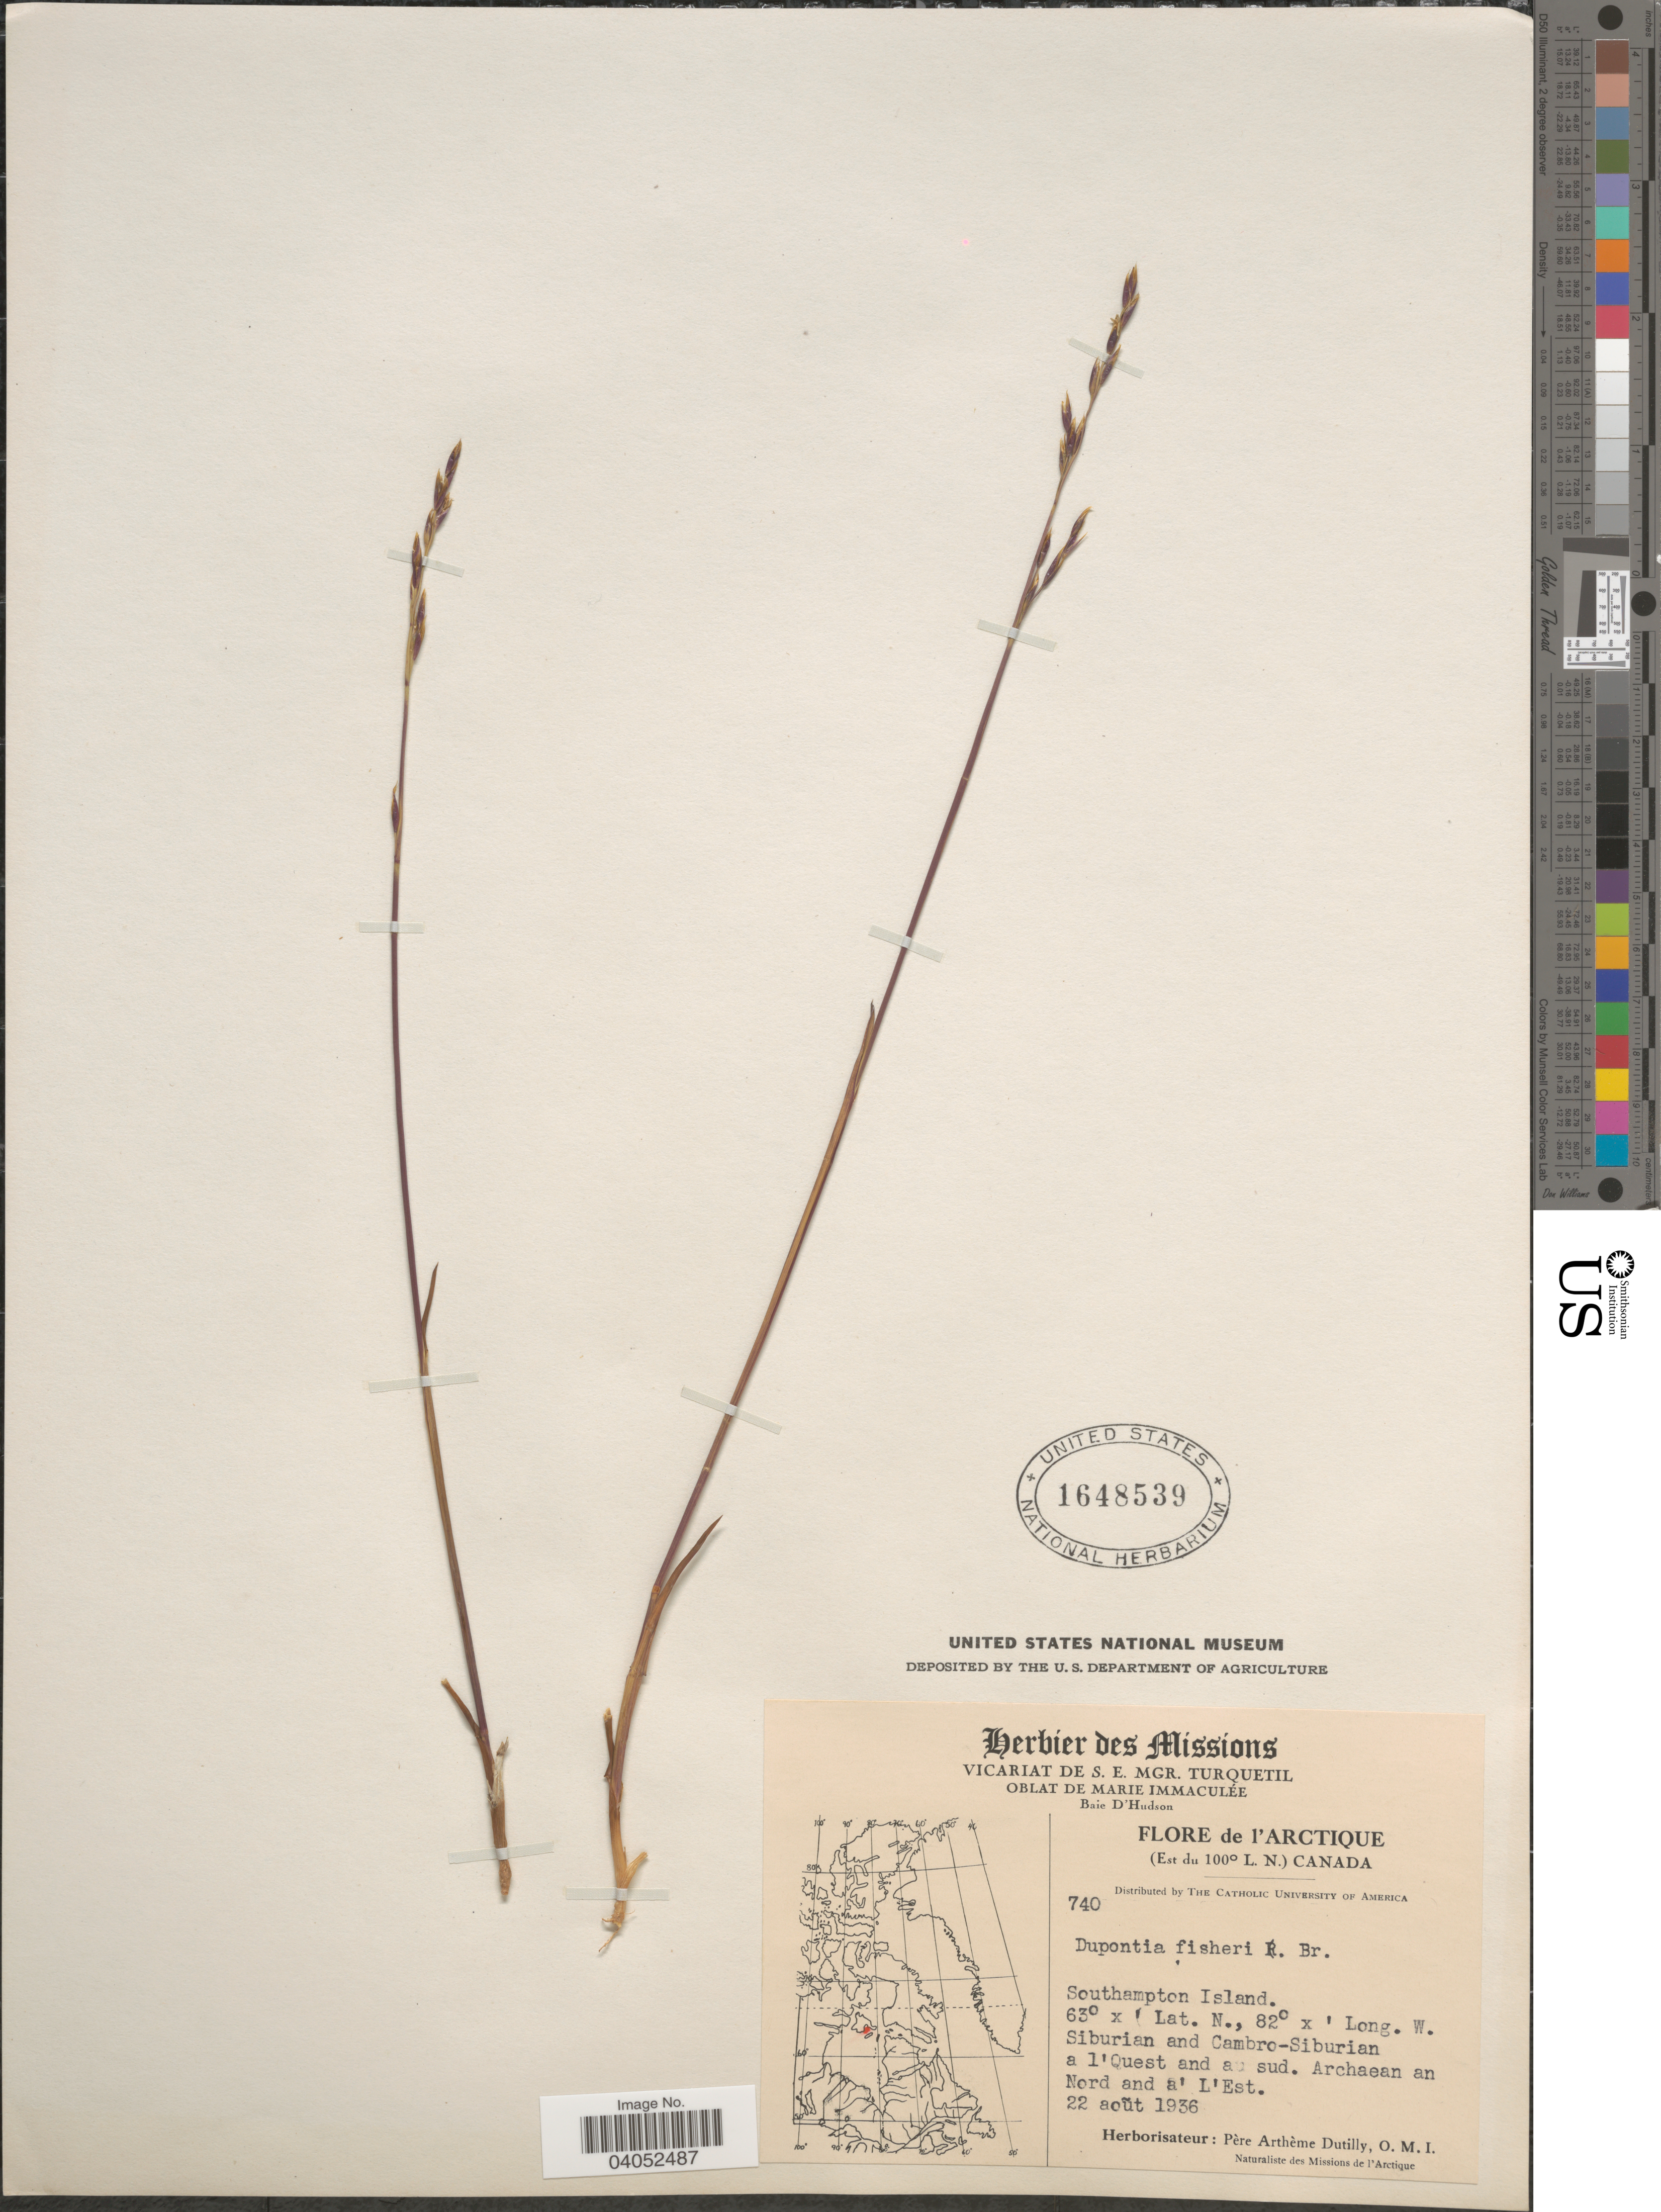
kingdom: Plantae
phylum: Tracheophyta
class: Liliopsida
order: Poales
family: Poaceae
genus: Dupontia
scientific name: Dupontia micrantha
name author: Holm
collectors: P. Dutilly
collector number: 740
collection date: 1936-08-22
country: Canada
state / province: Nunavut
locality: L' Arctique (Est du 100º L. N.). Southampton Island. Siburian and Cambro-Siburian a l'Quest and an sud. Archaean an Nord and a' L'Est.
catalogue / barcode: US 1648539